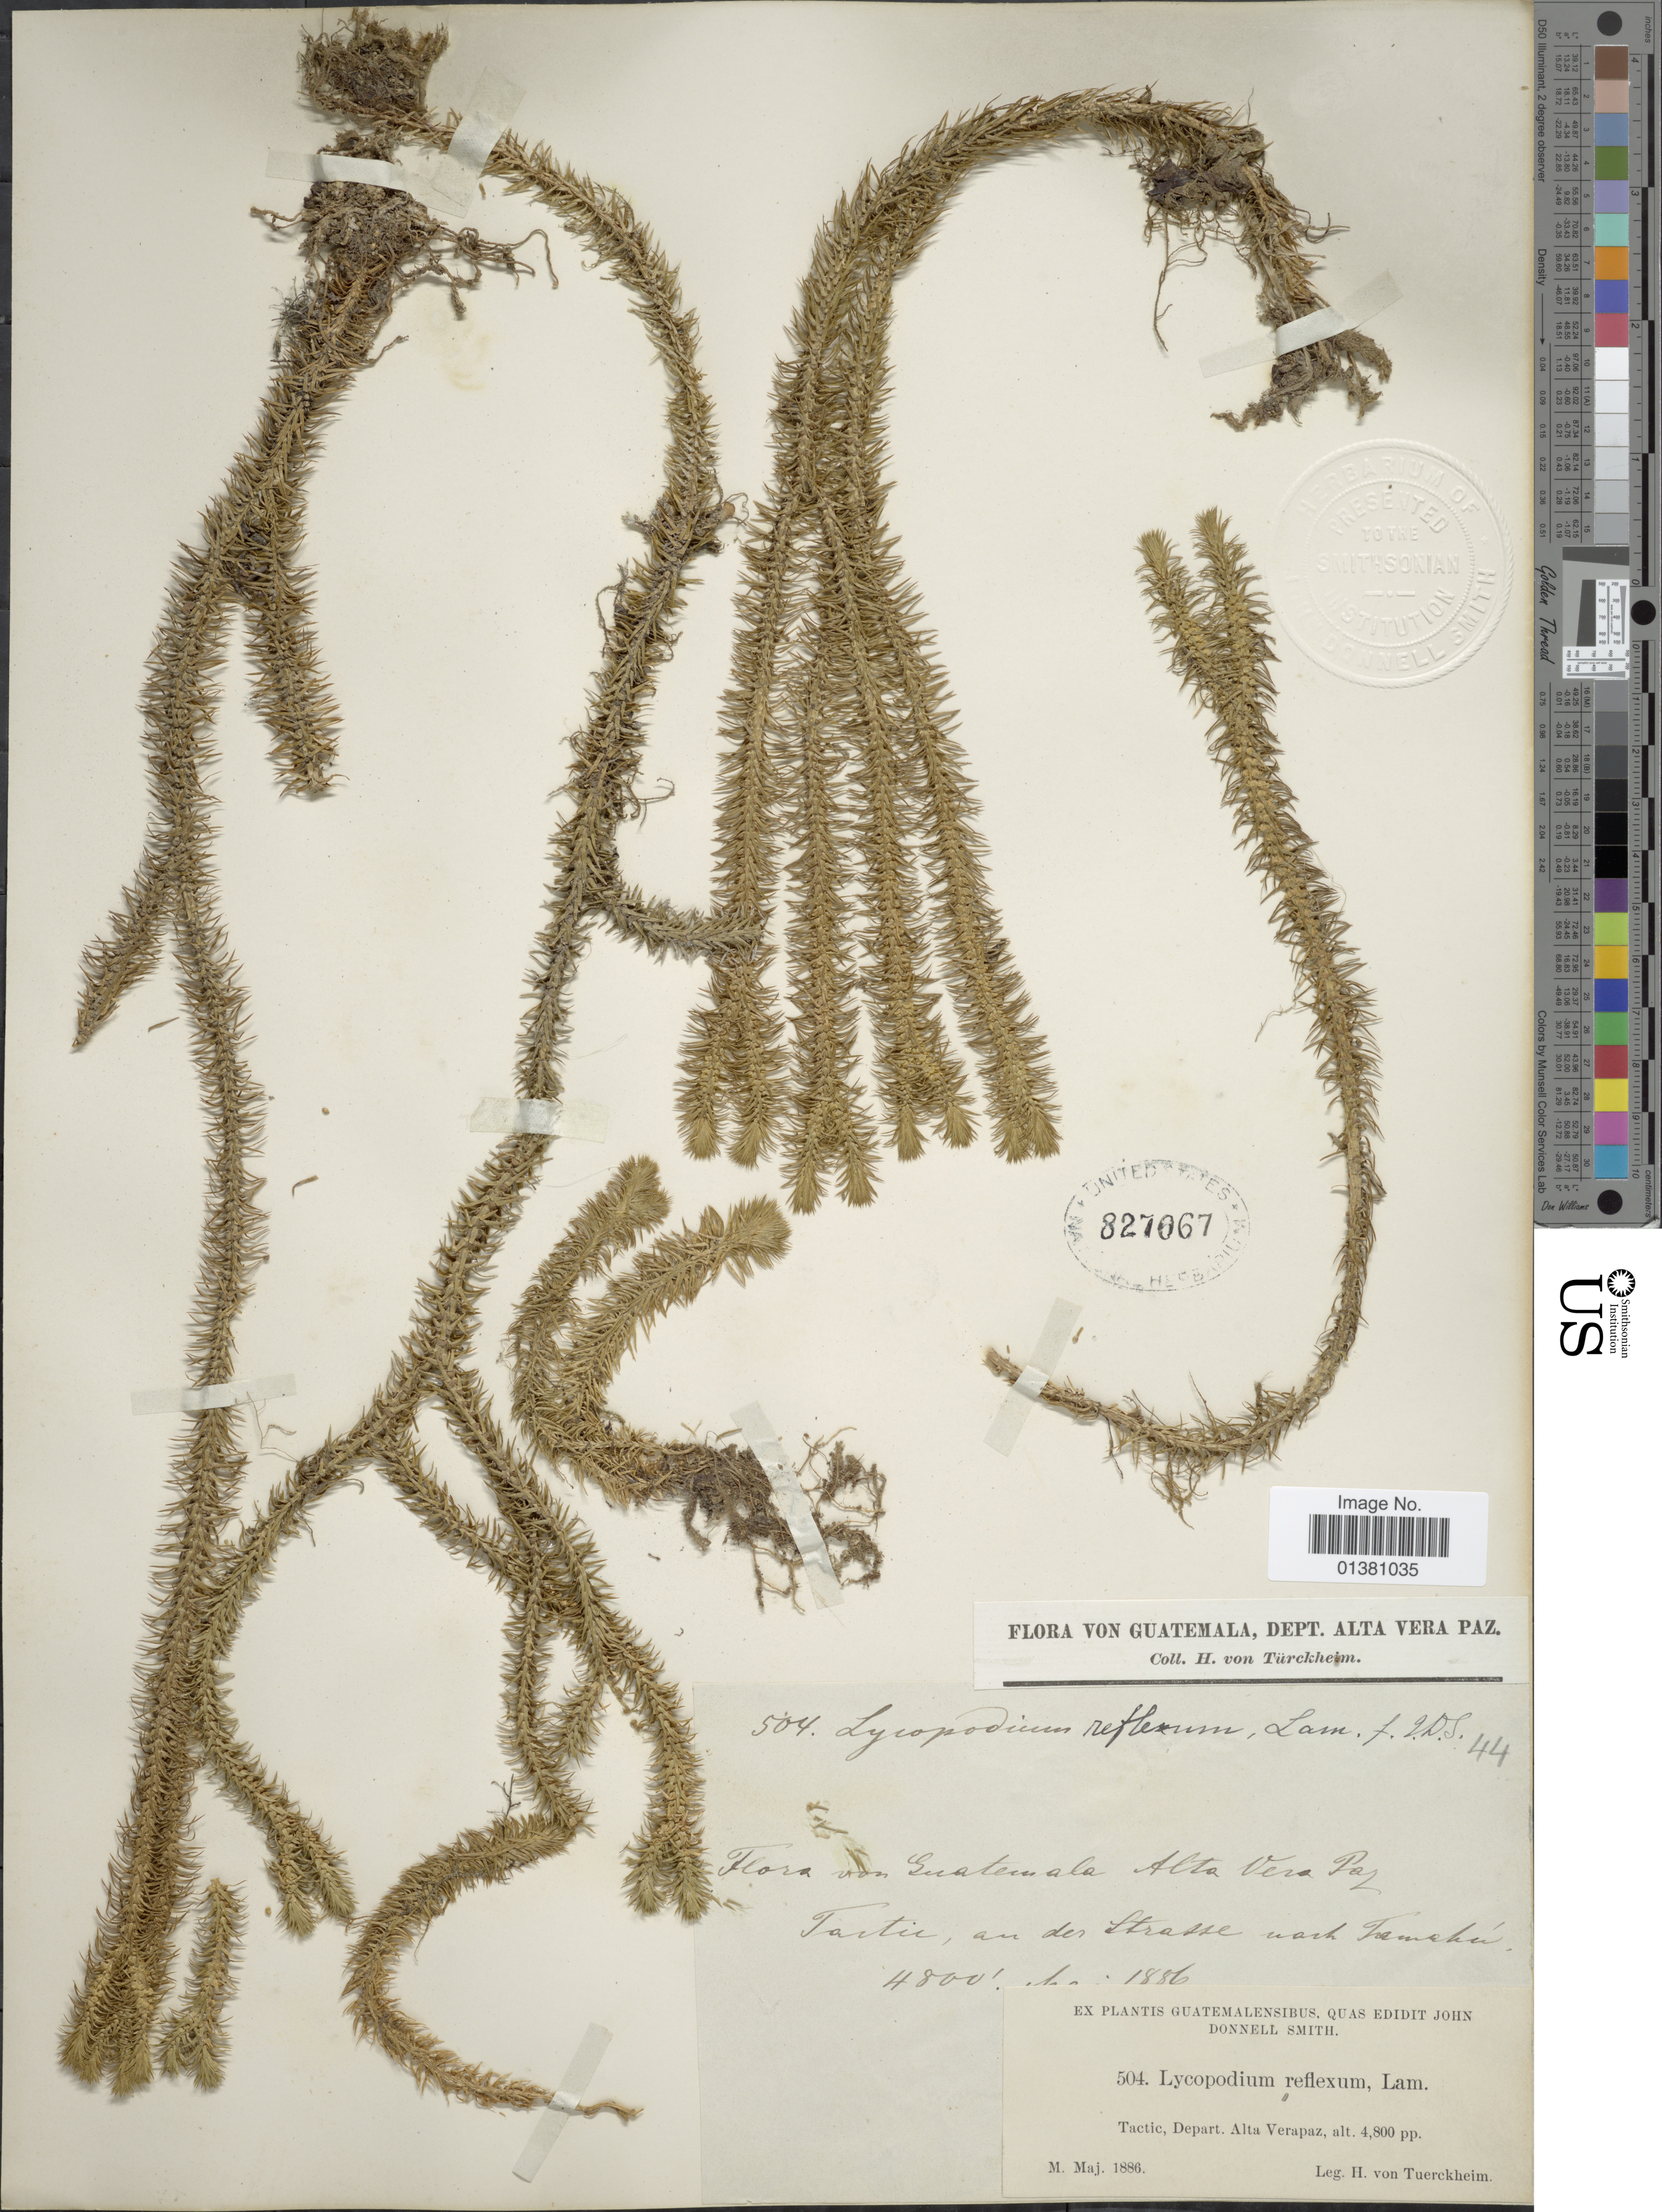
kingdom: Plantae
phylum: Tracheophyta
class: Lycopodiopsida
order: Lycopodiales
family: Lycopodiaceae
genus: Phlegmariurus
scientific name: Phlegmariurus reflexus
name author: (Lam.) B. Øllg.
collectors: H. von Türckheim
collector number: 504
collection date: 1886-05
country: Guatemala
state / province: Alta Verapaz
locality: Tactic, Depart. Alta Verapaz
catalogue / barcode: US 827067